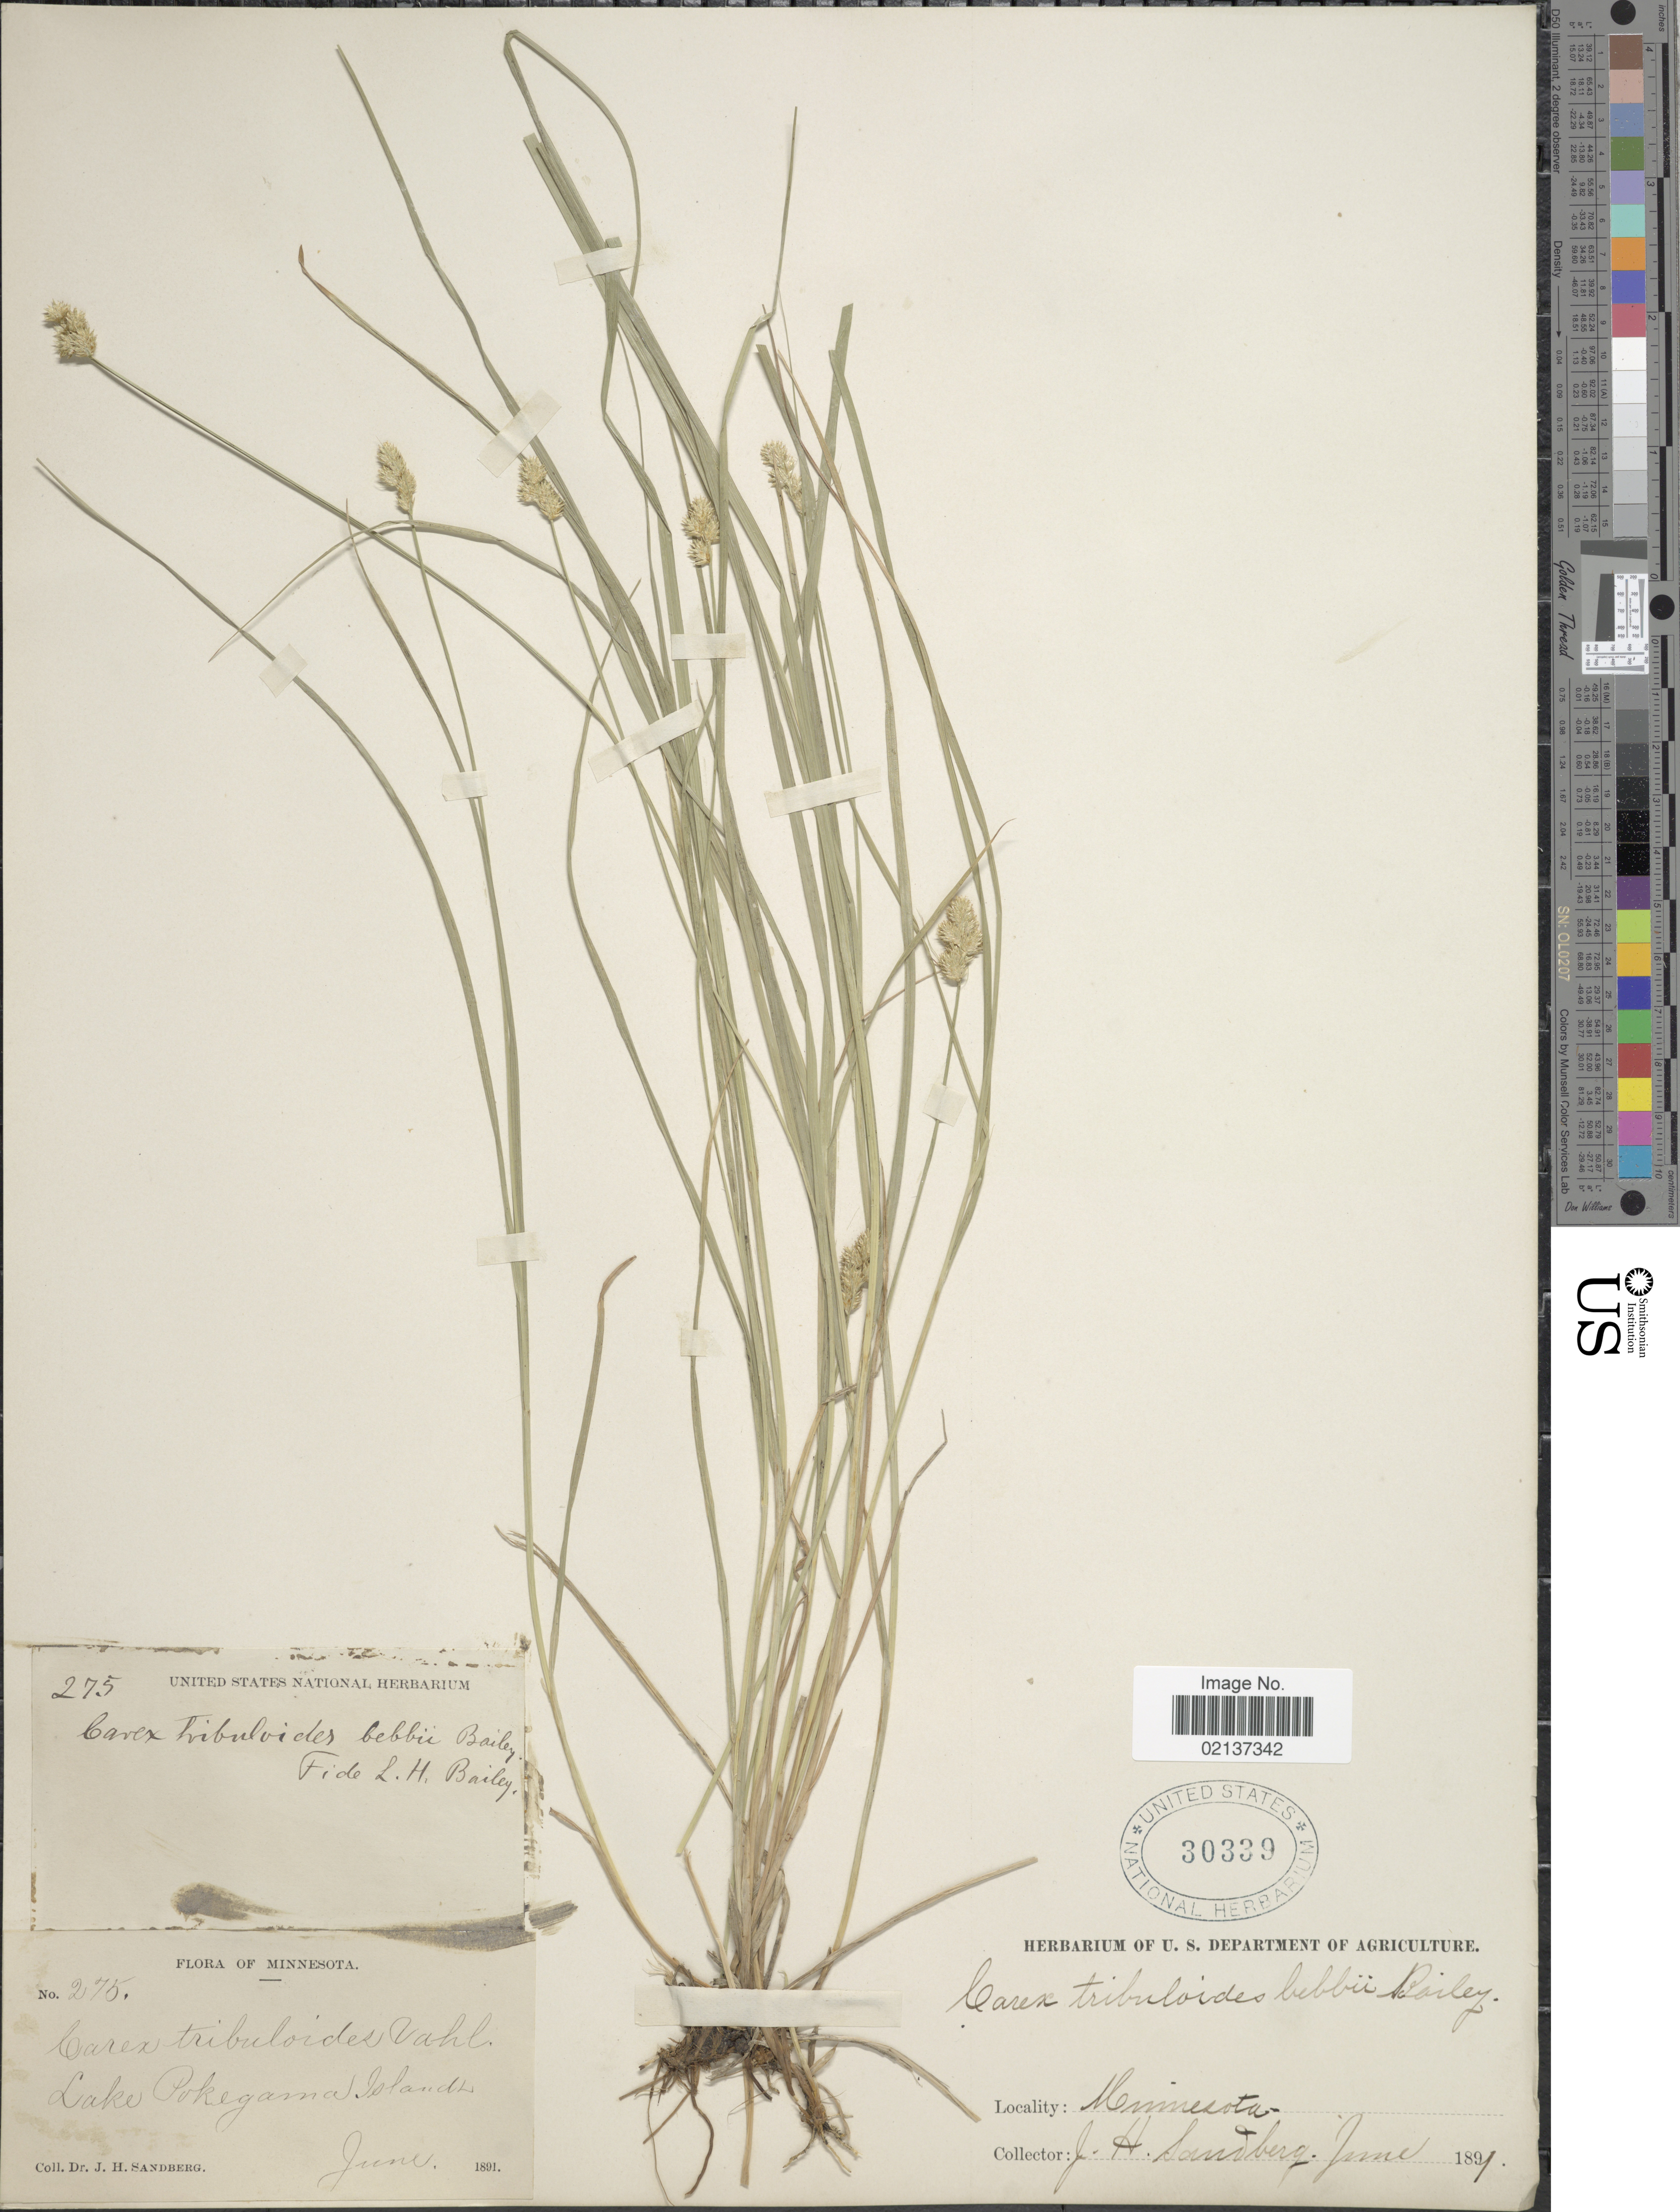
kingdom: Plantae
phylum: Tracheophyta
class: Liliopsida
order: Poales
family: Cyperaceae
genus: Carex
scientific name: Carex bebbii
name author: (L.H. Bailey) Olney ex Fernald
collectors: J. H. Sandberg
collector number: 275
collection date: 1891-06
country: United States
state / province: Minnesota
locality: Lake Pokegama Island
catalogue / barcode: US 30339